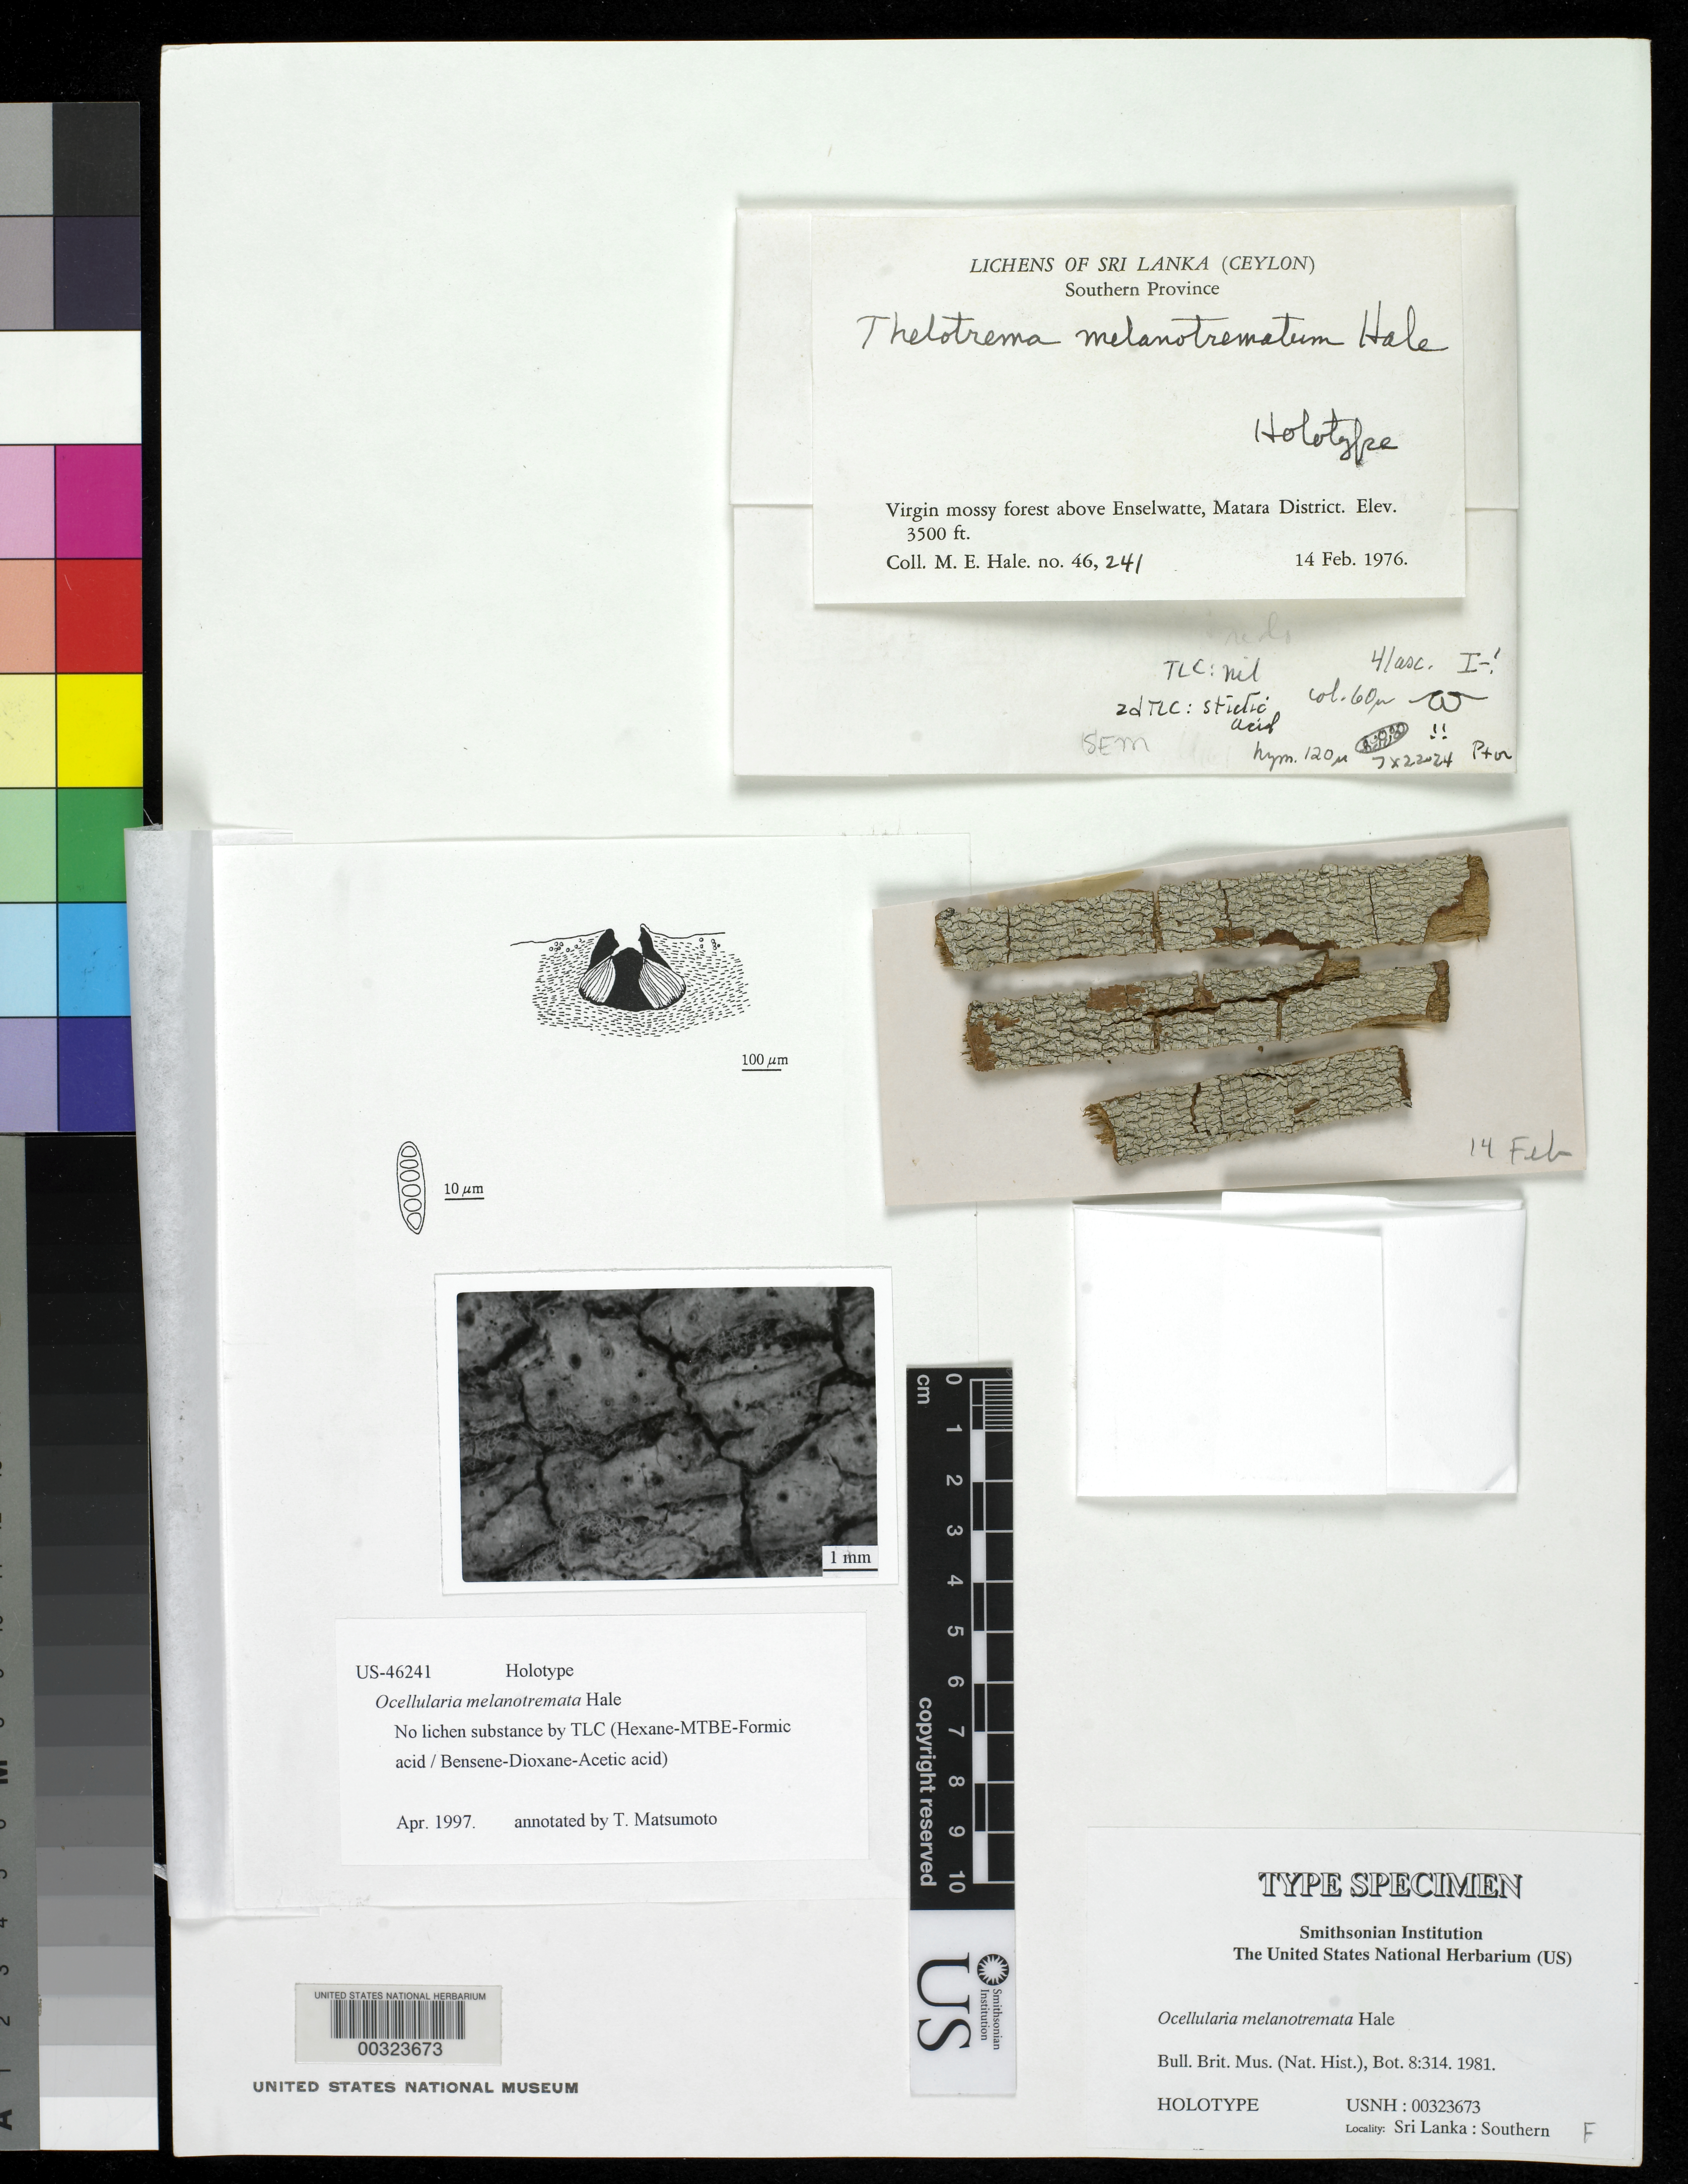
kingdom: Fungi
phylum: Ascomycota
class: Lecanoromycetes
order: Ostropales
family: Graphidaceae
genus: Ocellularia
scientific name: Ocellularia melanotremata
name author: Hale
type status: Holotype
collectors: M. Hale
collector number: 46241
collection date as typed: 14 Feb 1976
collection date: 1976-02-14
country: Sri Lanka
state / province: Southern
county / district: Matara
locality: Virgin mossy forest above Enselwatte.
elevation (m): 1067